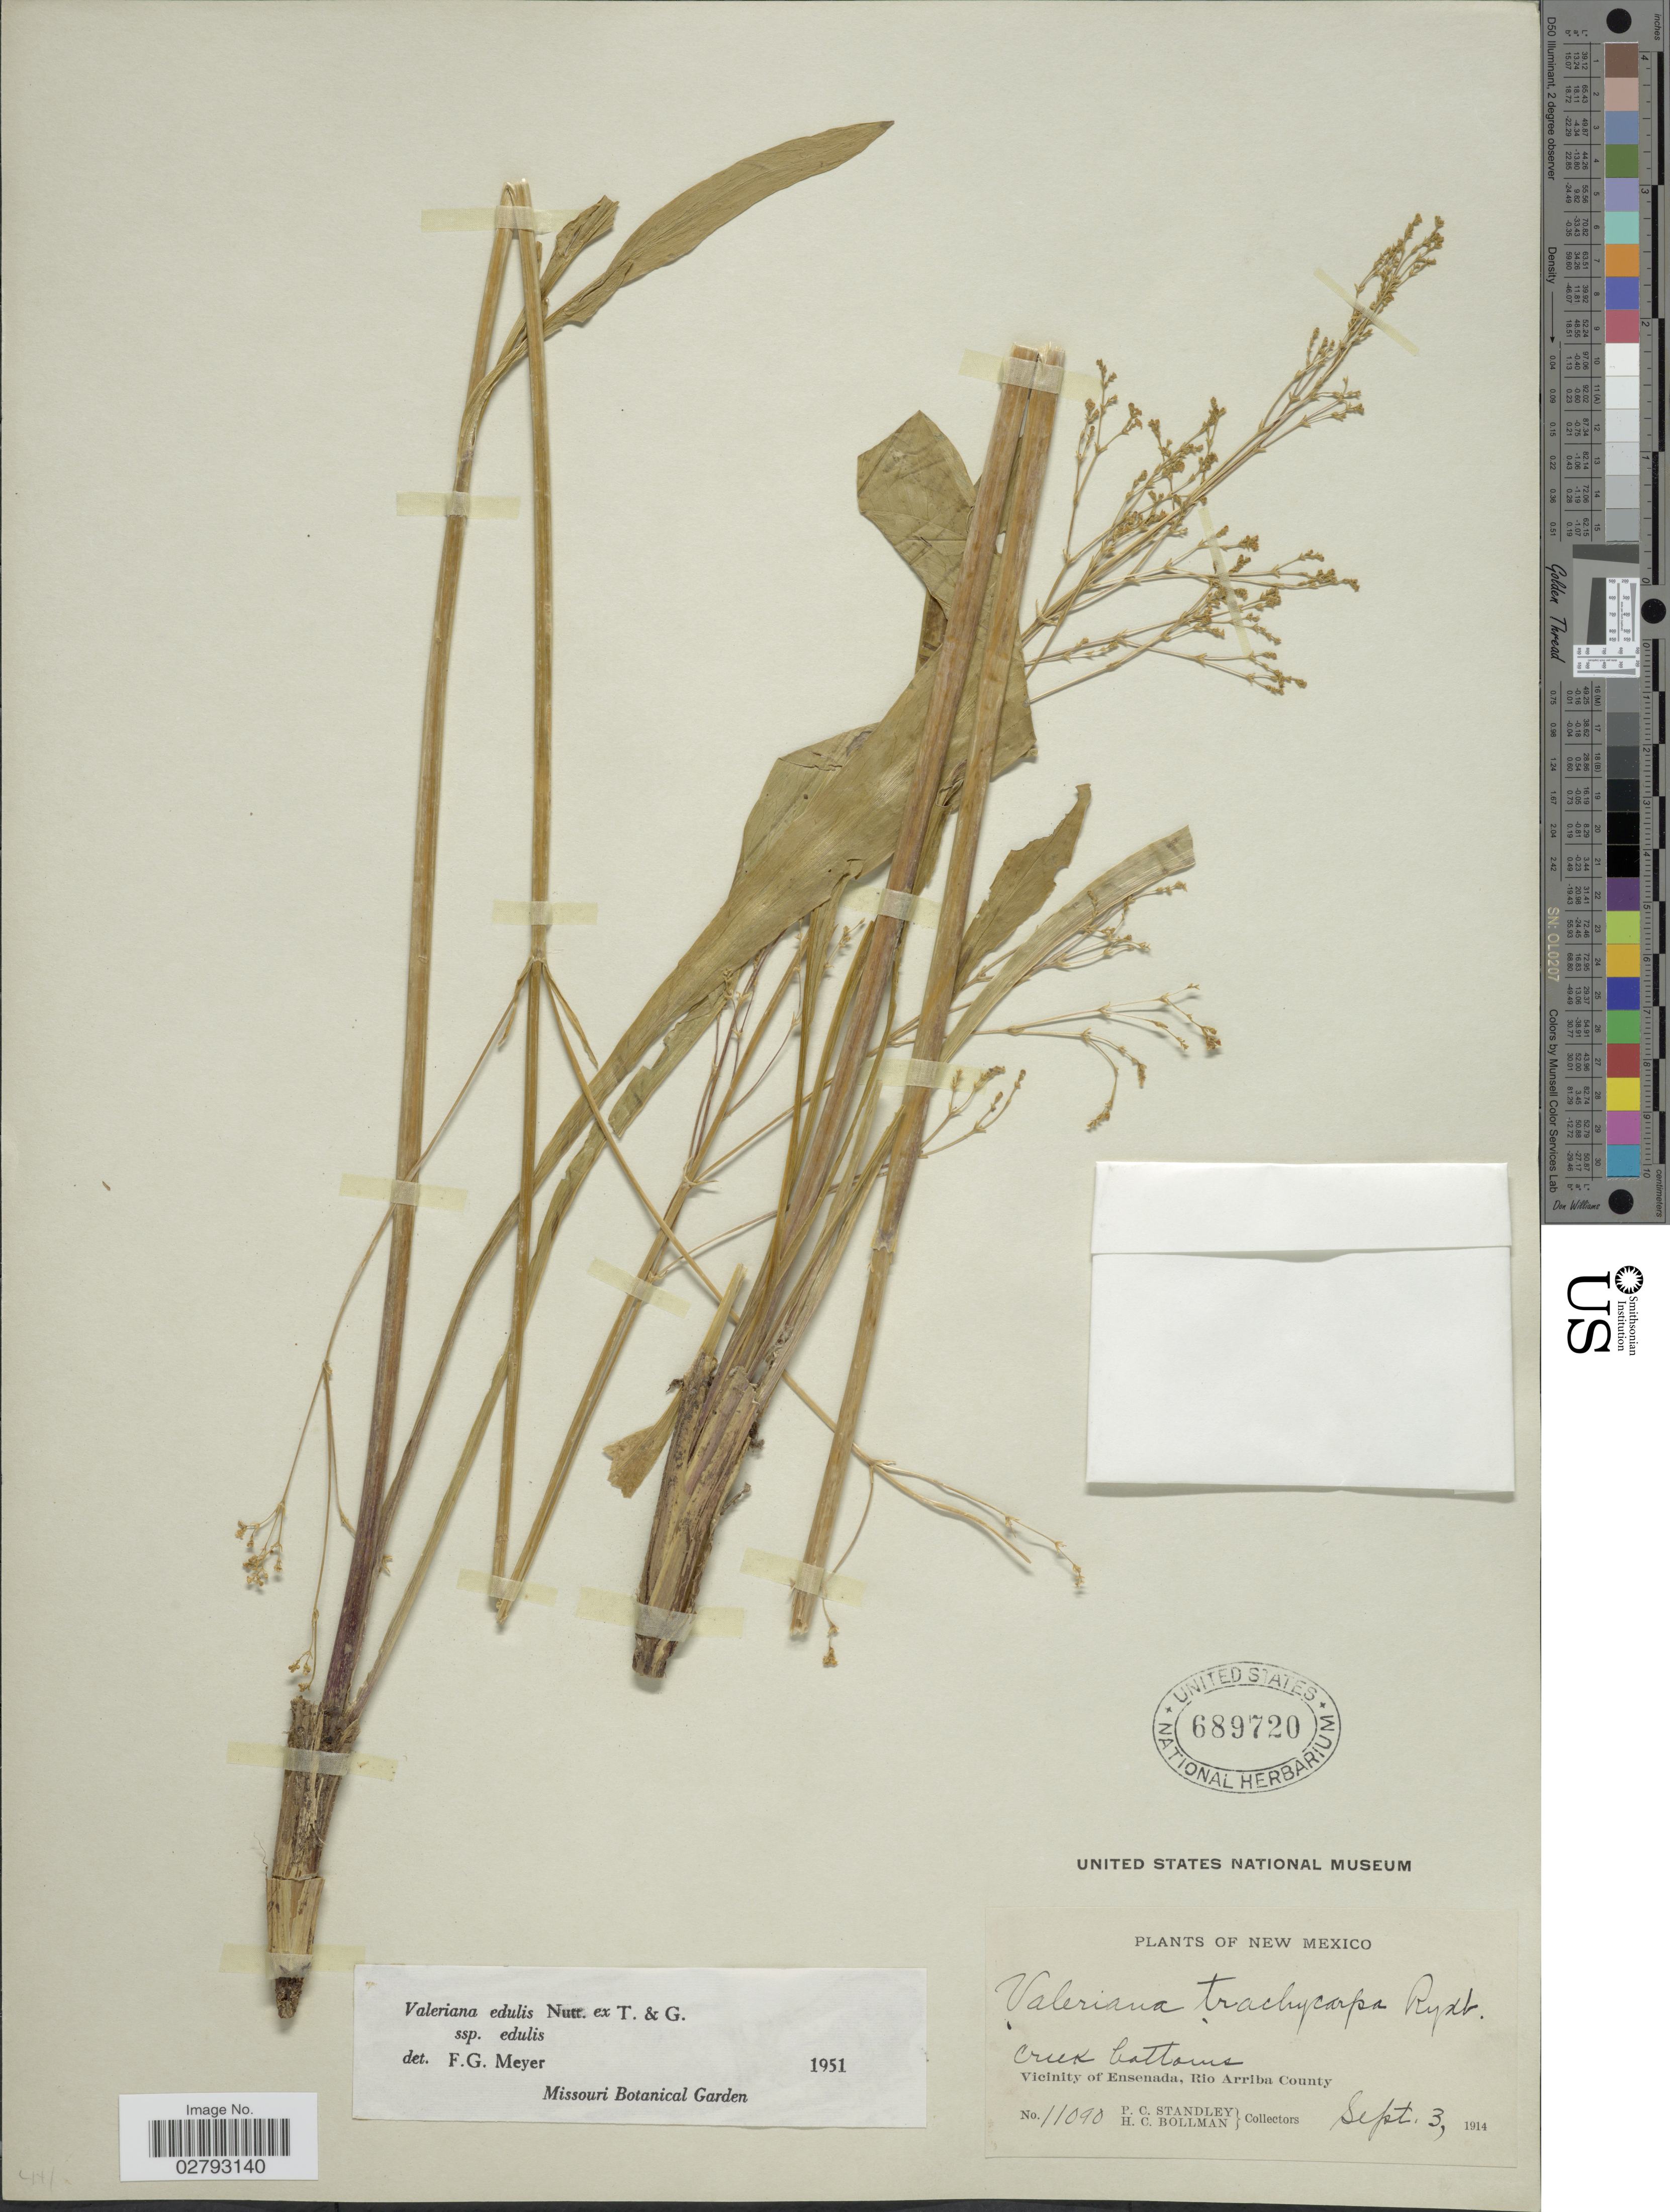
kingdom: Plantae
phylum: Tracheophyta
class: Magnoliopsida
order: Dipsacales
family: Caprifoliaceae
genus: Valeriana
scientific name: Valeriana edulis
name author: Nutt.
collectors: P. C. Standley & H. C. Bollman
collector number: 11090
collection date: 1914-09-03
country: United States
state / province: New Mexico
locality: Creek bottoms. Vicinity of Ensenada, Rio Arriba County.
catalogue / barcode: US 689720